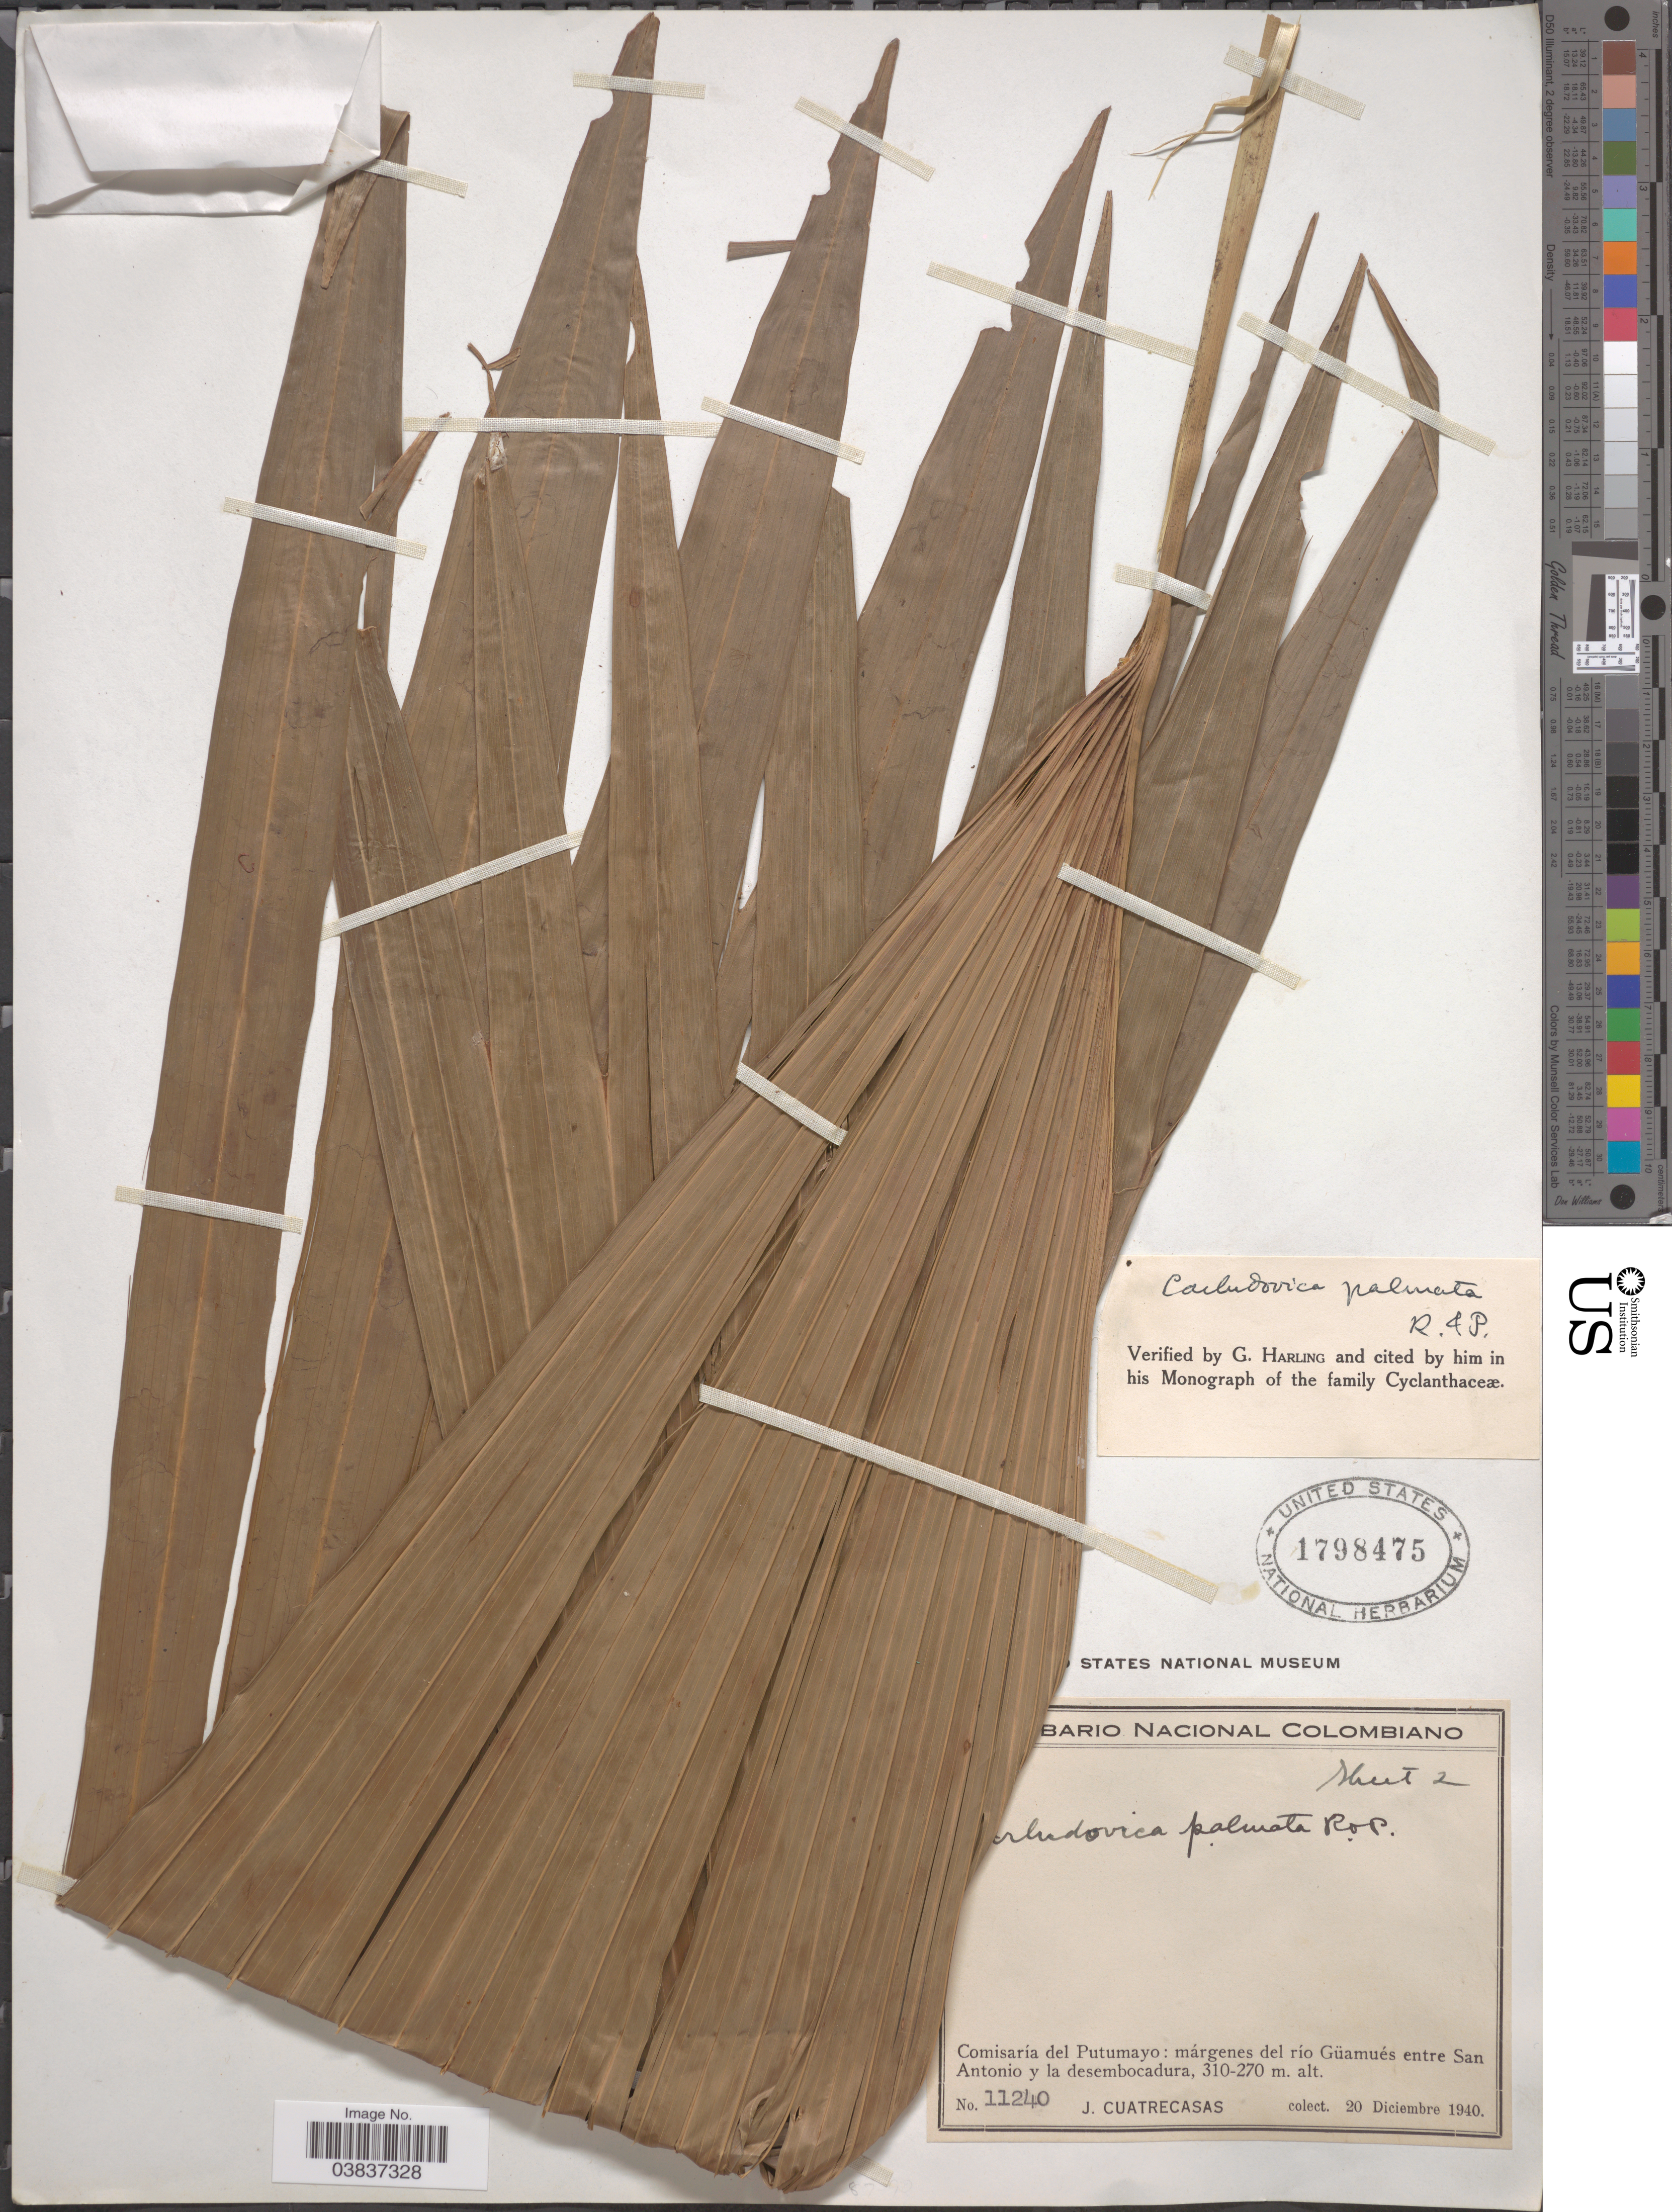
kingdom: Plantae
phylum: Tracheophyta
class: Liliopsida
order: Pandanales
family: Cyclanthaceae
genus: Carludovica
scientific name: Carludovica palmata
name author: Ruiz & Pav.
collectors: J. Cuatrecasas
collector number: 11240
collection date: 1940-12-20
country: Colombia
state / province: Putumayo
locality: Comisaría del Putumayo: márgenes del río Güamués entre San Antonio y la desembocadura.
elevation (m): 270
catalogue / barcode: US 1798475